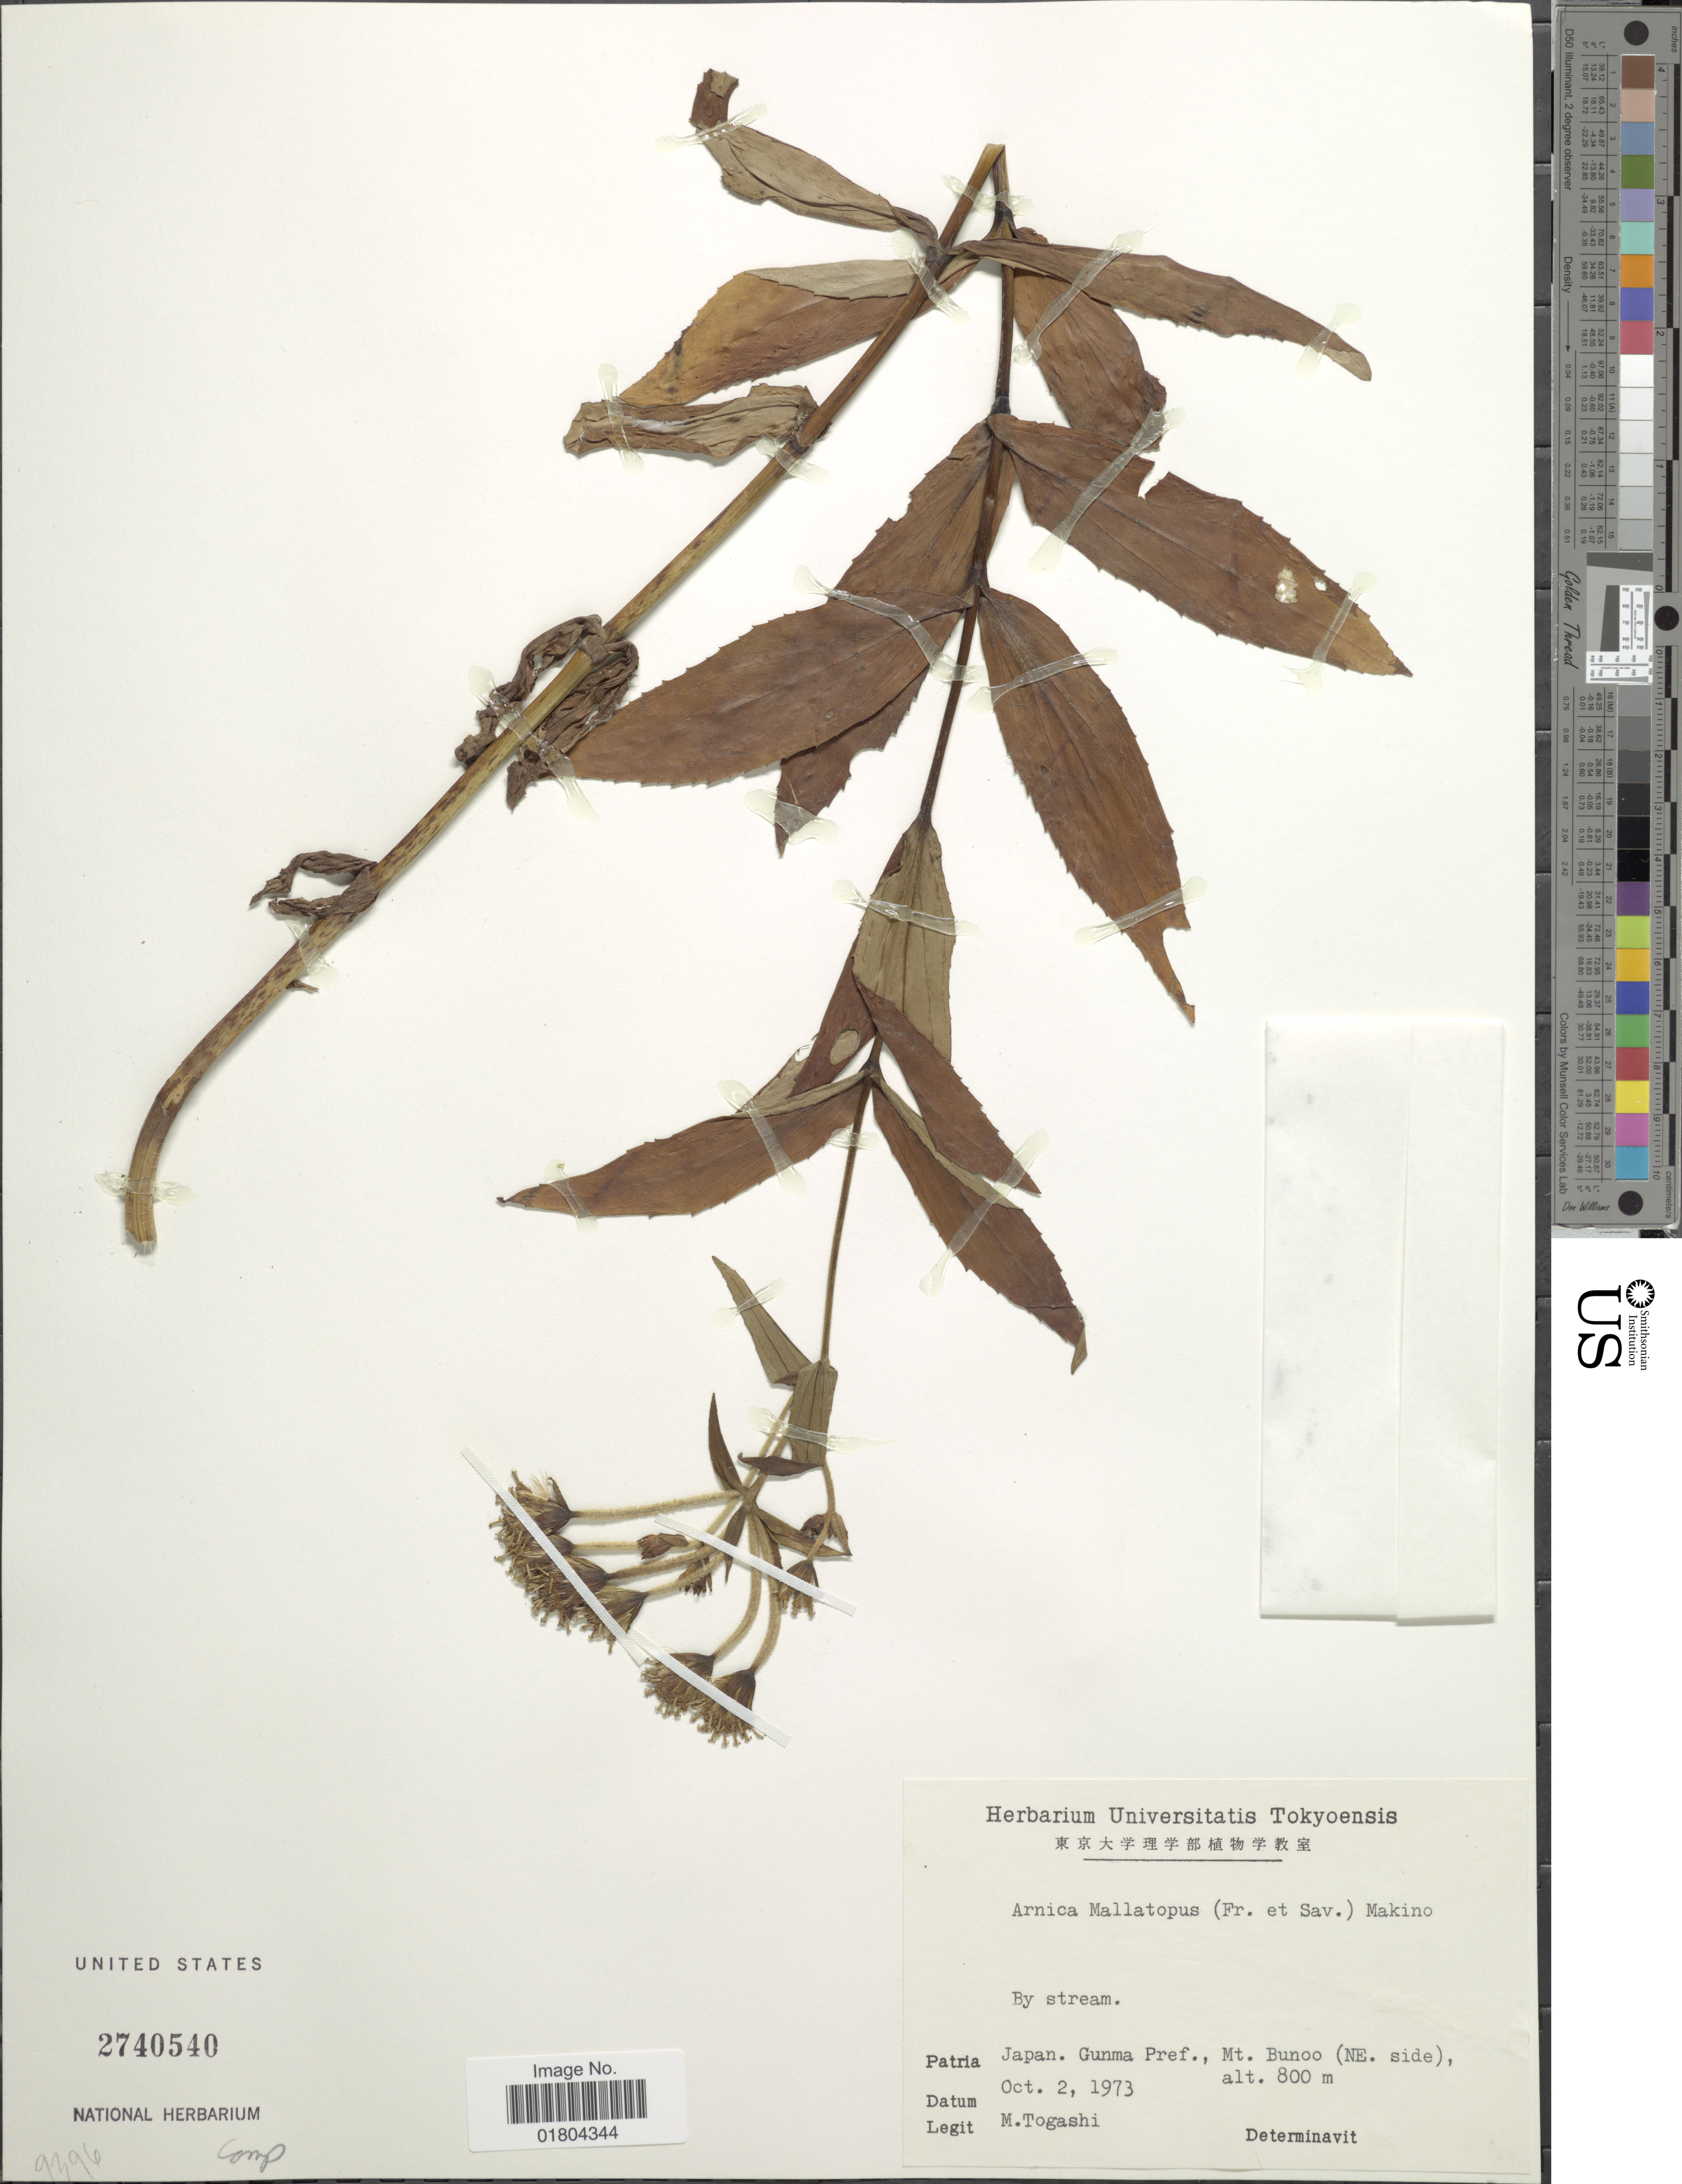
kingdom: Plantae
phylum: Tracheophyta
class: Magnoliopsida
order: Asterales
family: Asteraceae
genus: Arnica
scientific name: Arnica maltotophus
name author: (Franch. & Sav.) Makino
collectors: M. Togashi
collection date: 1973-10-02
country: Japan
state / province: Gunma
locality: Gunma Pref., Mt Bunoo (NE side)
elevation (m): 800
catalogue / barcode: US 2740540